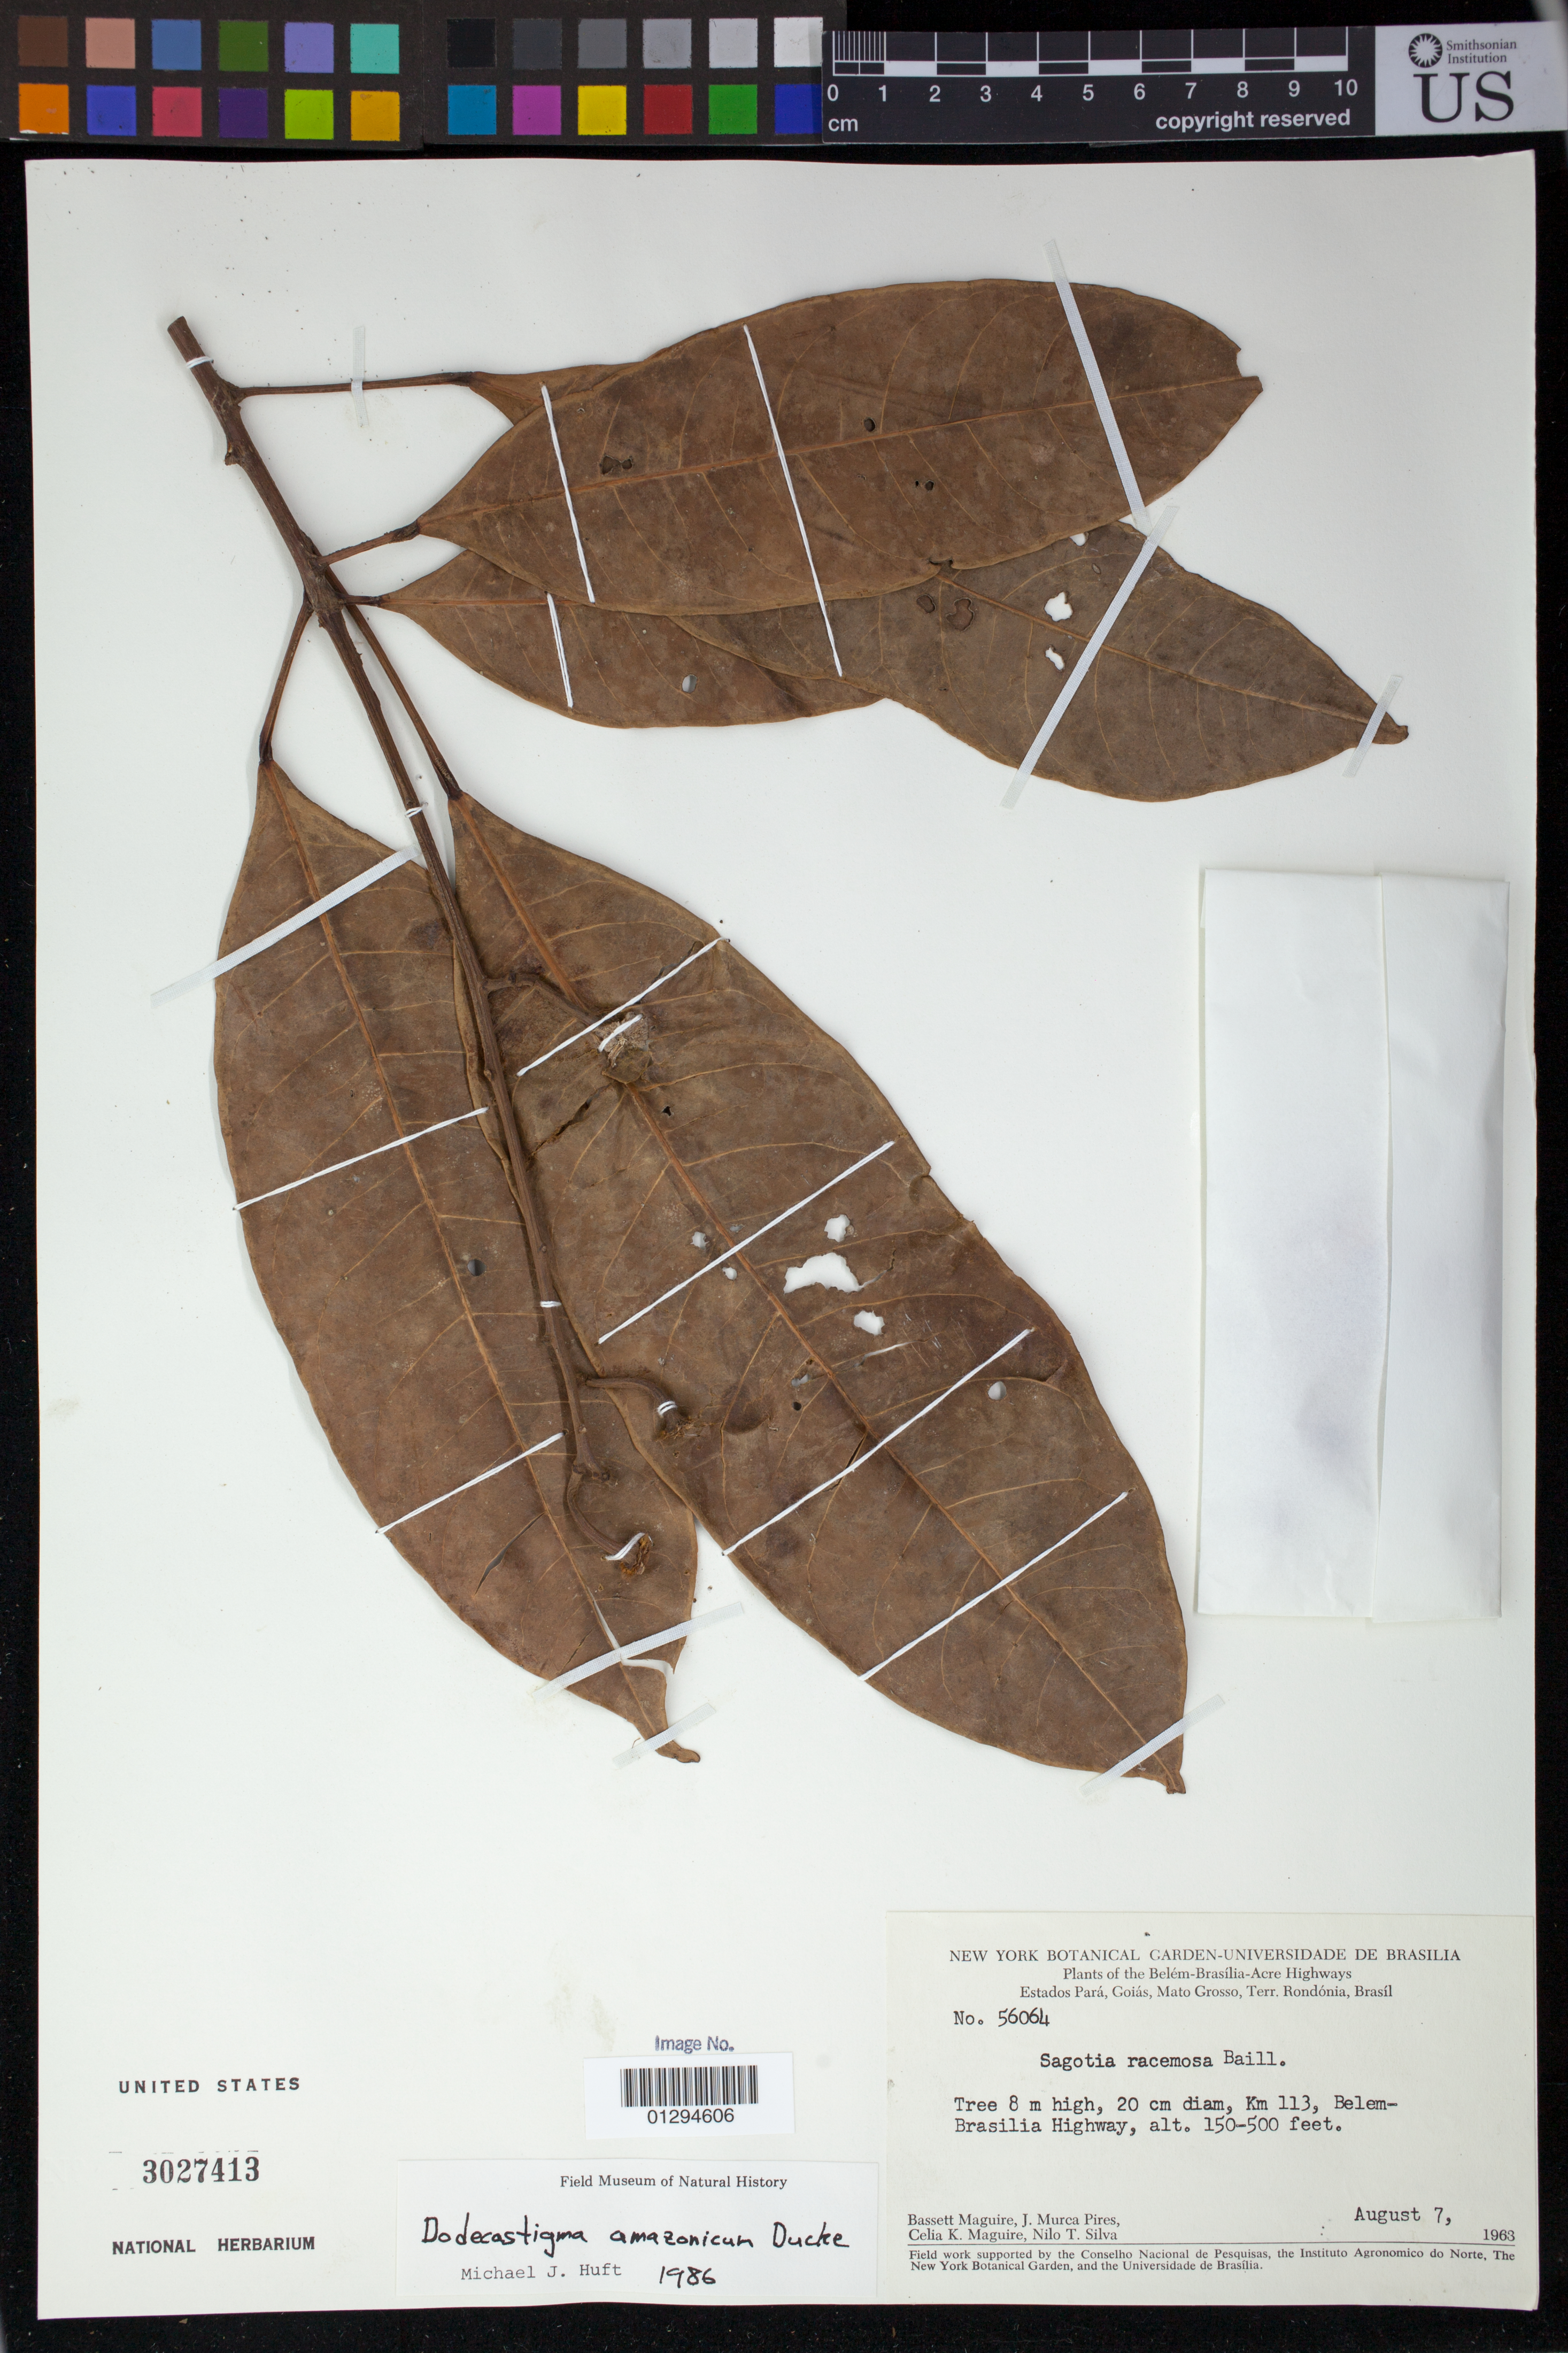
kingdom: Plantae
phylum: Tracheophyta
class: Magnoliopsida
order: Malpighiales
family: Euphorbiaceae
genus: Dodecastigma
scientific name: Dodecastigma amazonicum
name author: Ducke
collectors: B. Maguire, J. M. Pires, C. K. Maguire & N. T. Silva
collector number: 56064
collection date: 1963-08-07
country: Brazil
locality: Km 113, Belem-Brasilia Highway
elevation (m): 46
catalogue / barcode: US 3027413